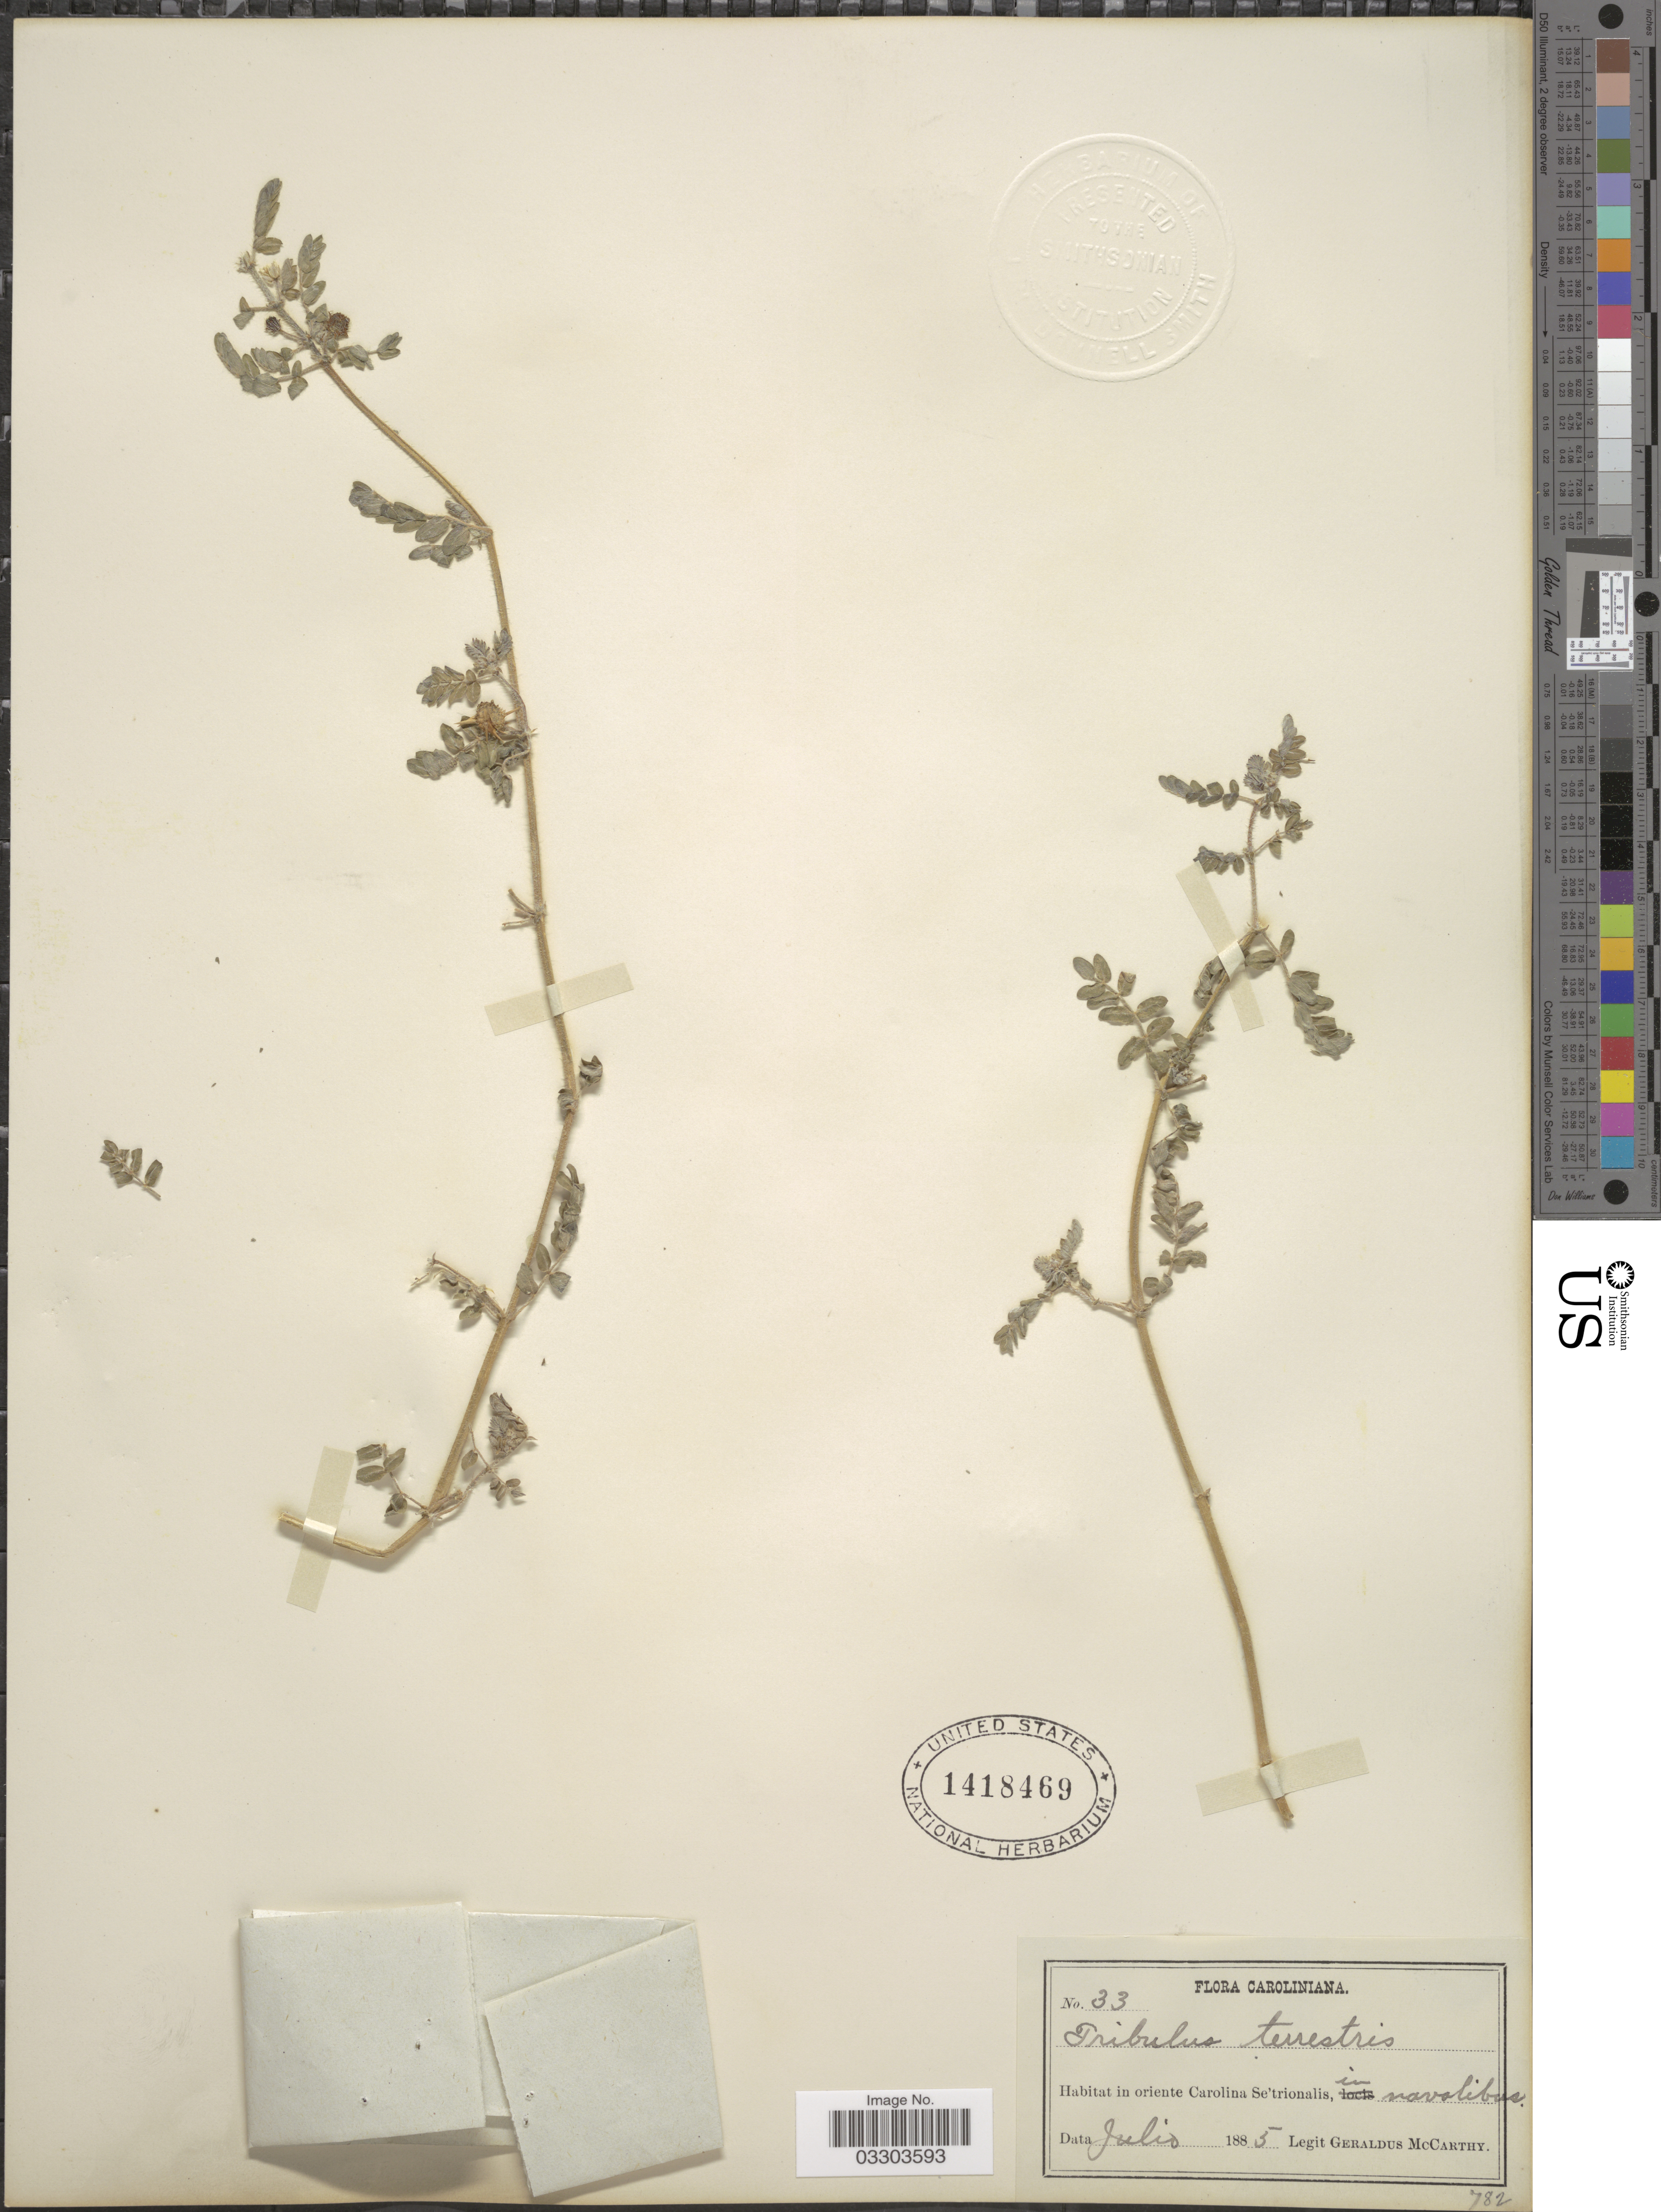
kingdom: Plantae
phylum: Tracheophyta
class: Magnoliopsida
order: Zygophyllales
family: Zygophyllaceae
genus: Tribulus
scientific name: Tribulus terrestris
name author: L.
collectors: M. McCarthy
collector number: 33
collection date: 1885-07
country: United States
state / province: North Carolina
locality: Caroliniana. Oriente Carolina Se'trionalis, in navalibus.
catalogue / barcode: US 1418469